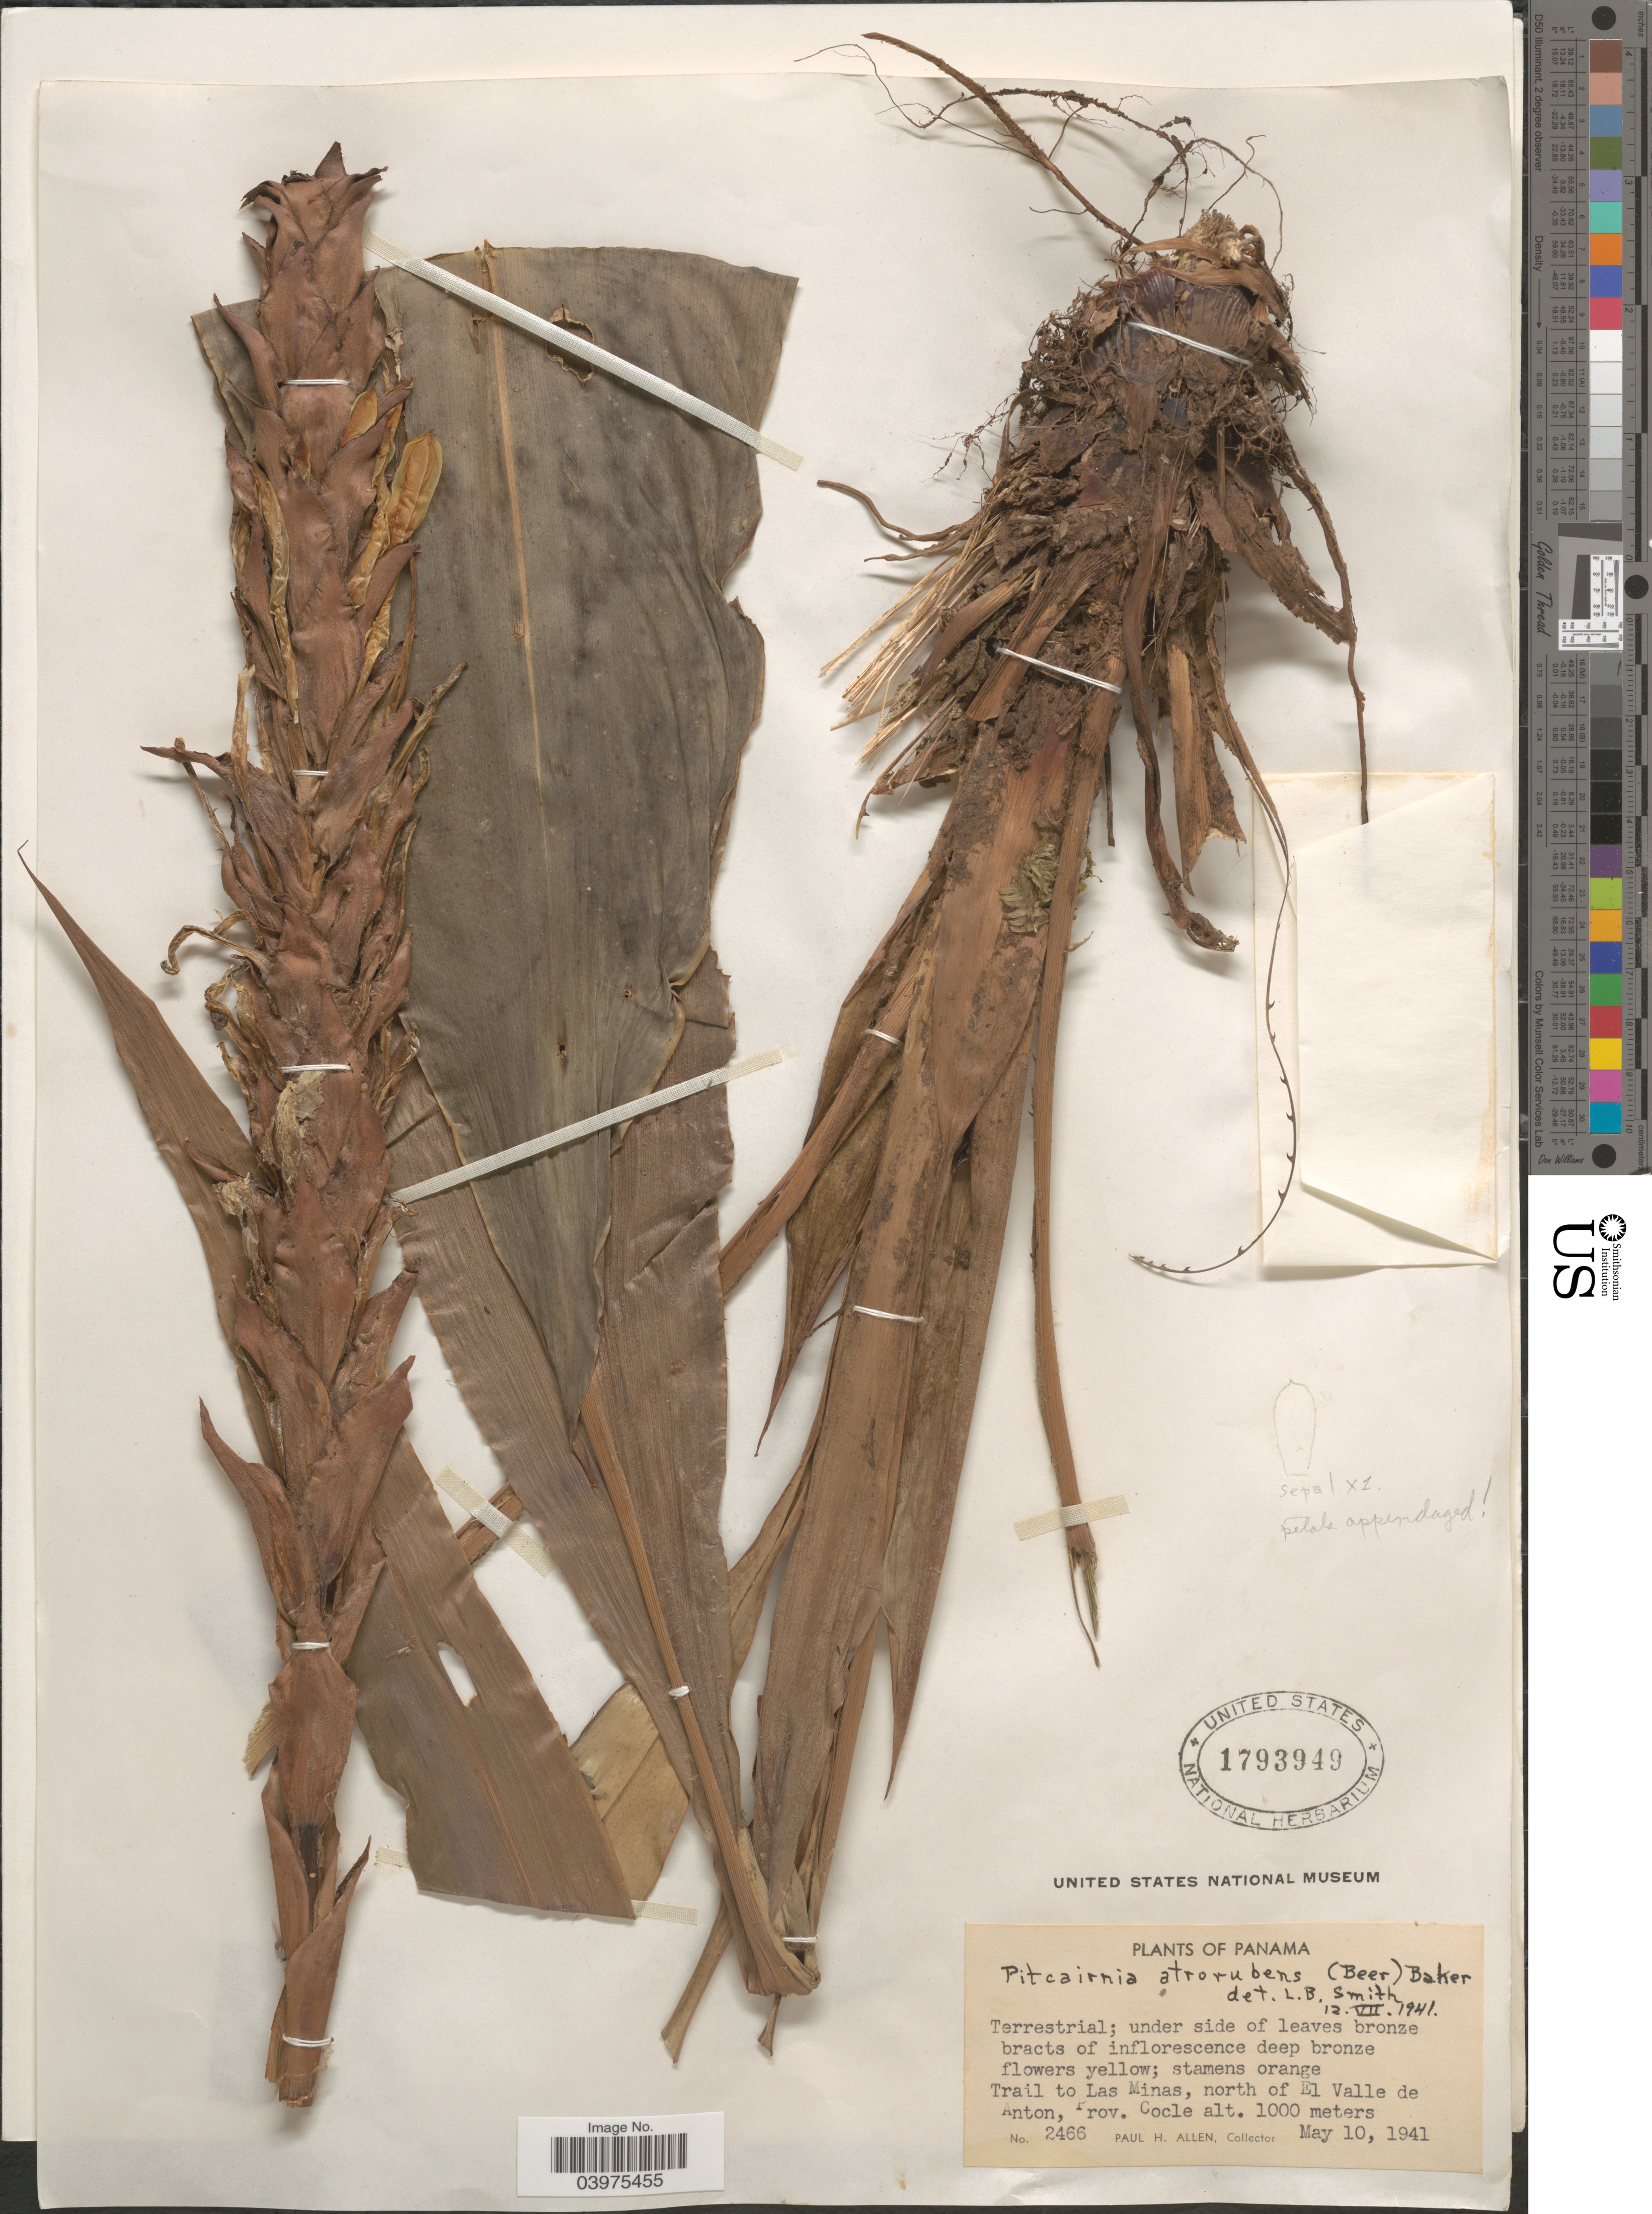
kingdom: Plantae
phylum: Tracheophyta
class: Liliopsida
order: Poales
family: Bromeliaceae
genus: Pitcairnia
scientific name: Pitcairnia atrorubens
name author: (Beer) Baker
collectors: P. H. Allen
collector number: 2466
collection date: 1941-05-10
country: Panama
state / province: Cocle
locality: Stamens orange Trail to Las Minas, north of El Valle de Anton.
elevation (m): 1000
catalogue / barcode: US 1793949